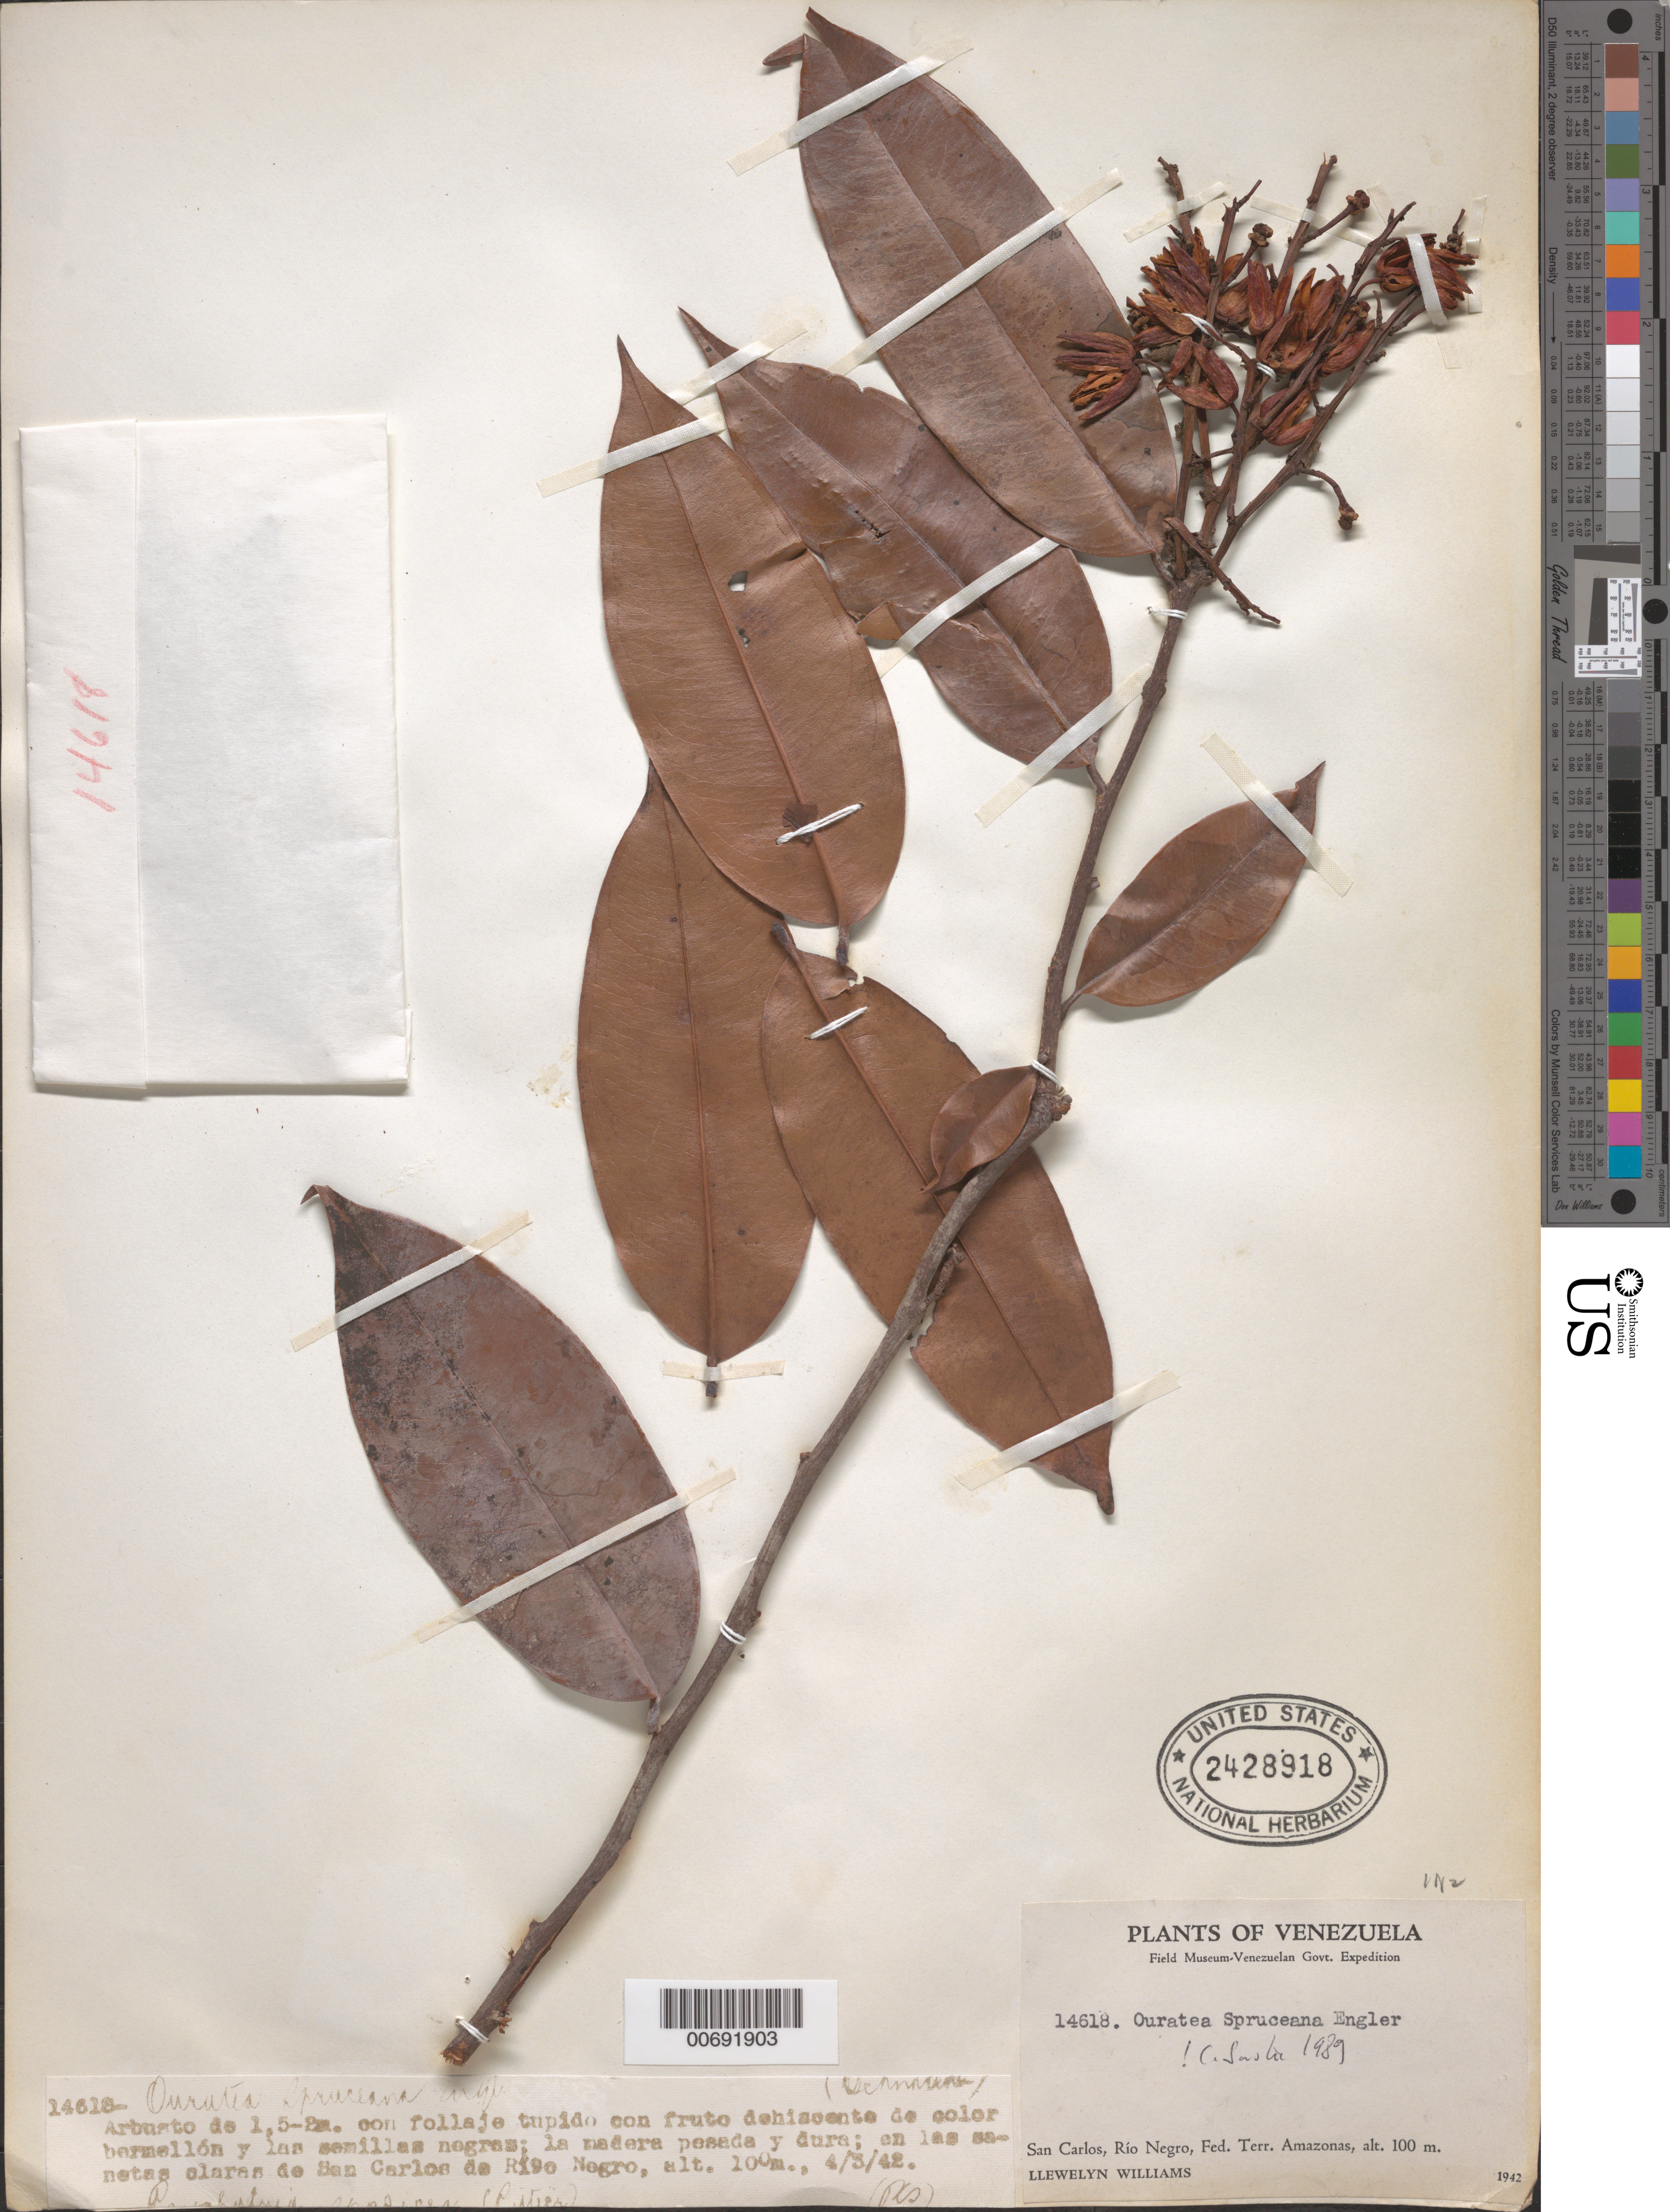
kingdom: Plantae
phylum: Tracheophyta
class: Magnoliopsida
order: Malpighiales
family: Ochnaceae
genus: Ouratea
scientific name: Ouratea spruceana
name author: Engl.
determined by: Sastre, C. H. L.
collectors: Ll. Williams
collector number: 14618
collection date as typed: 3-Mar-42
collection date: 1942-03-03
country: Venezuela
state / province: Amazonas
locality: San Carlos de Río Negro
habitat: Sabanetas claras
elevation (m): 100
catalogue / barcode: US 2428918